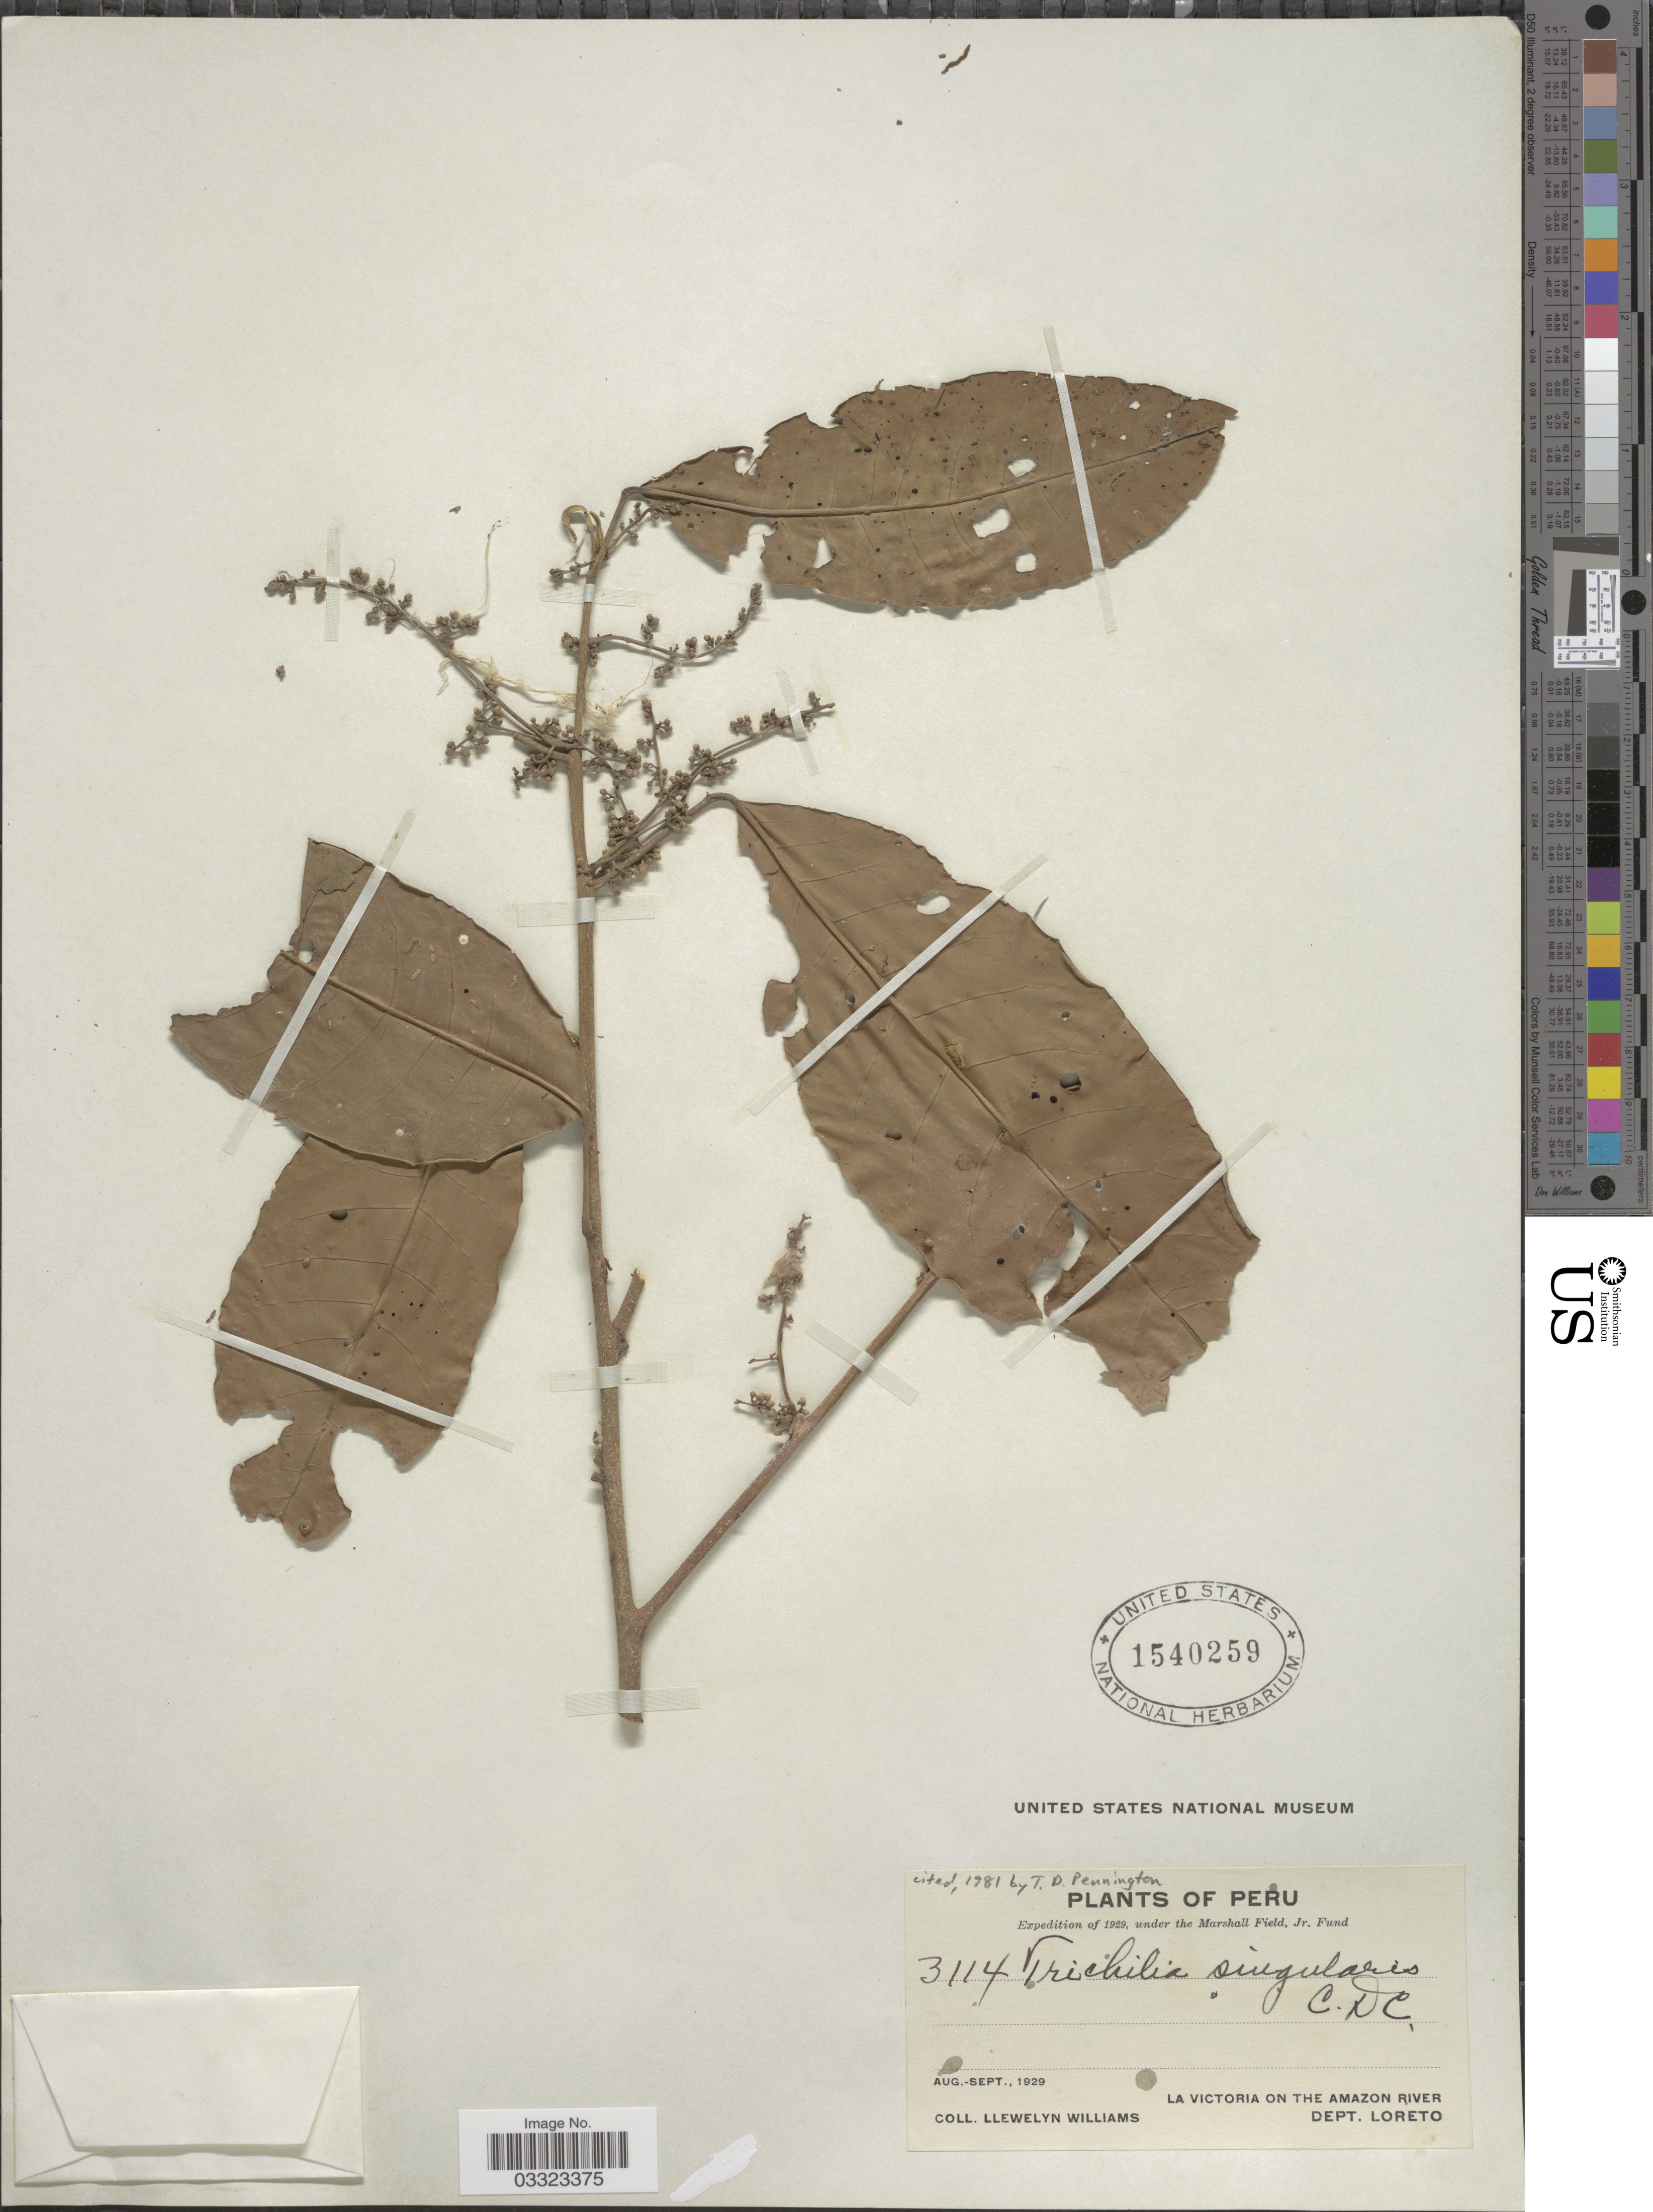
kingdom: Plantae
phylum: Tracheophyta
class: Magnoliopsida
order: Sapindales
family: Meliaceae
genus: Trichilia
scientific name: Trichilia singularis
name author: C. DC.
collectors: Ll. Williams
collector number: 3114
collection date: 1929-08/1929-09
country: Peru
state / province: Loreto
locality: La Victoria on the Amazon River, Dept. Loreto.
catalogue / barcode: US 1540259